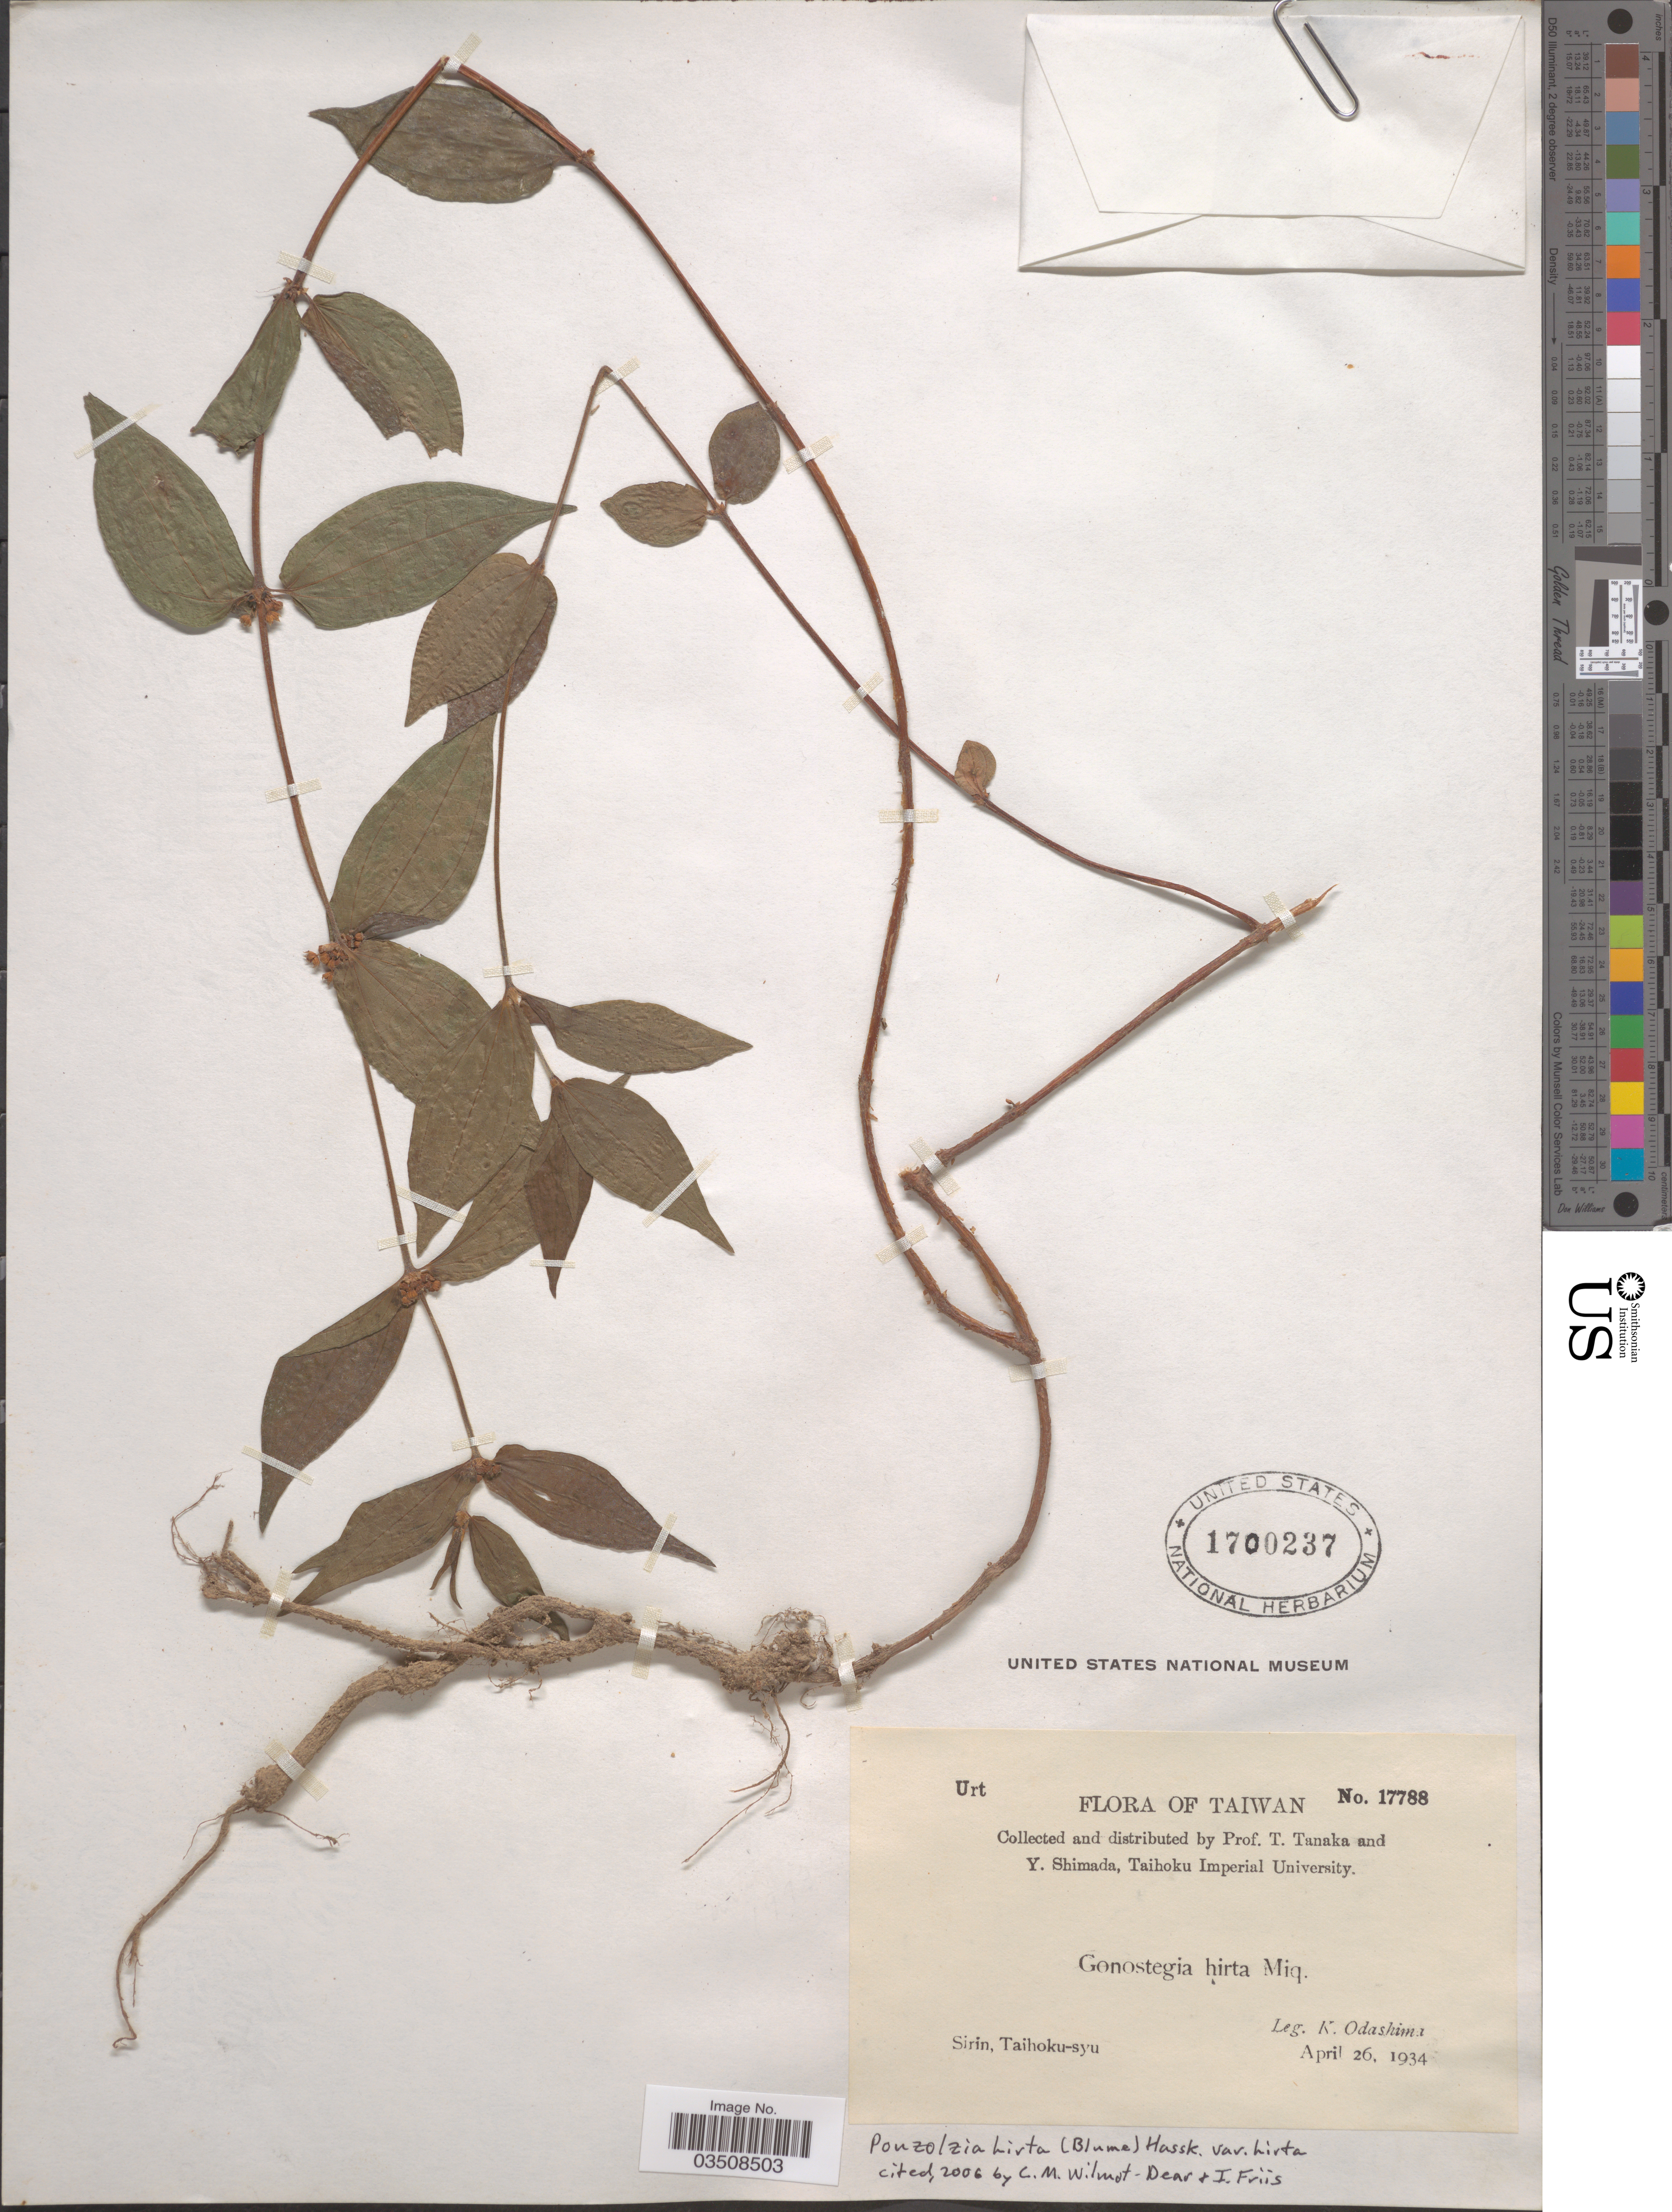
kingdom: Plantae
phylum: Tracheophyta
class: Magnoliopsida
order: Rosales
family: Urticaceae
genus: Gonostegia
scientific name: Gonostegia triandra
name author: (Blume) Miq.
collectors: K. Odashima, T. Tanaka & Y. Shimada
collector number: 17788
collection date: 1934-04-26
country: Taiwan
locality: Sirin, Taihoku-syu.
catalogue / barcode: US 1700237